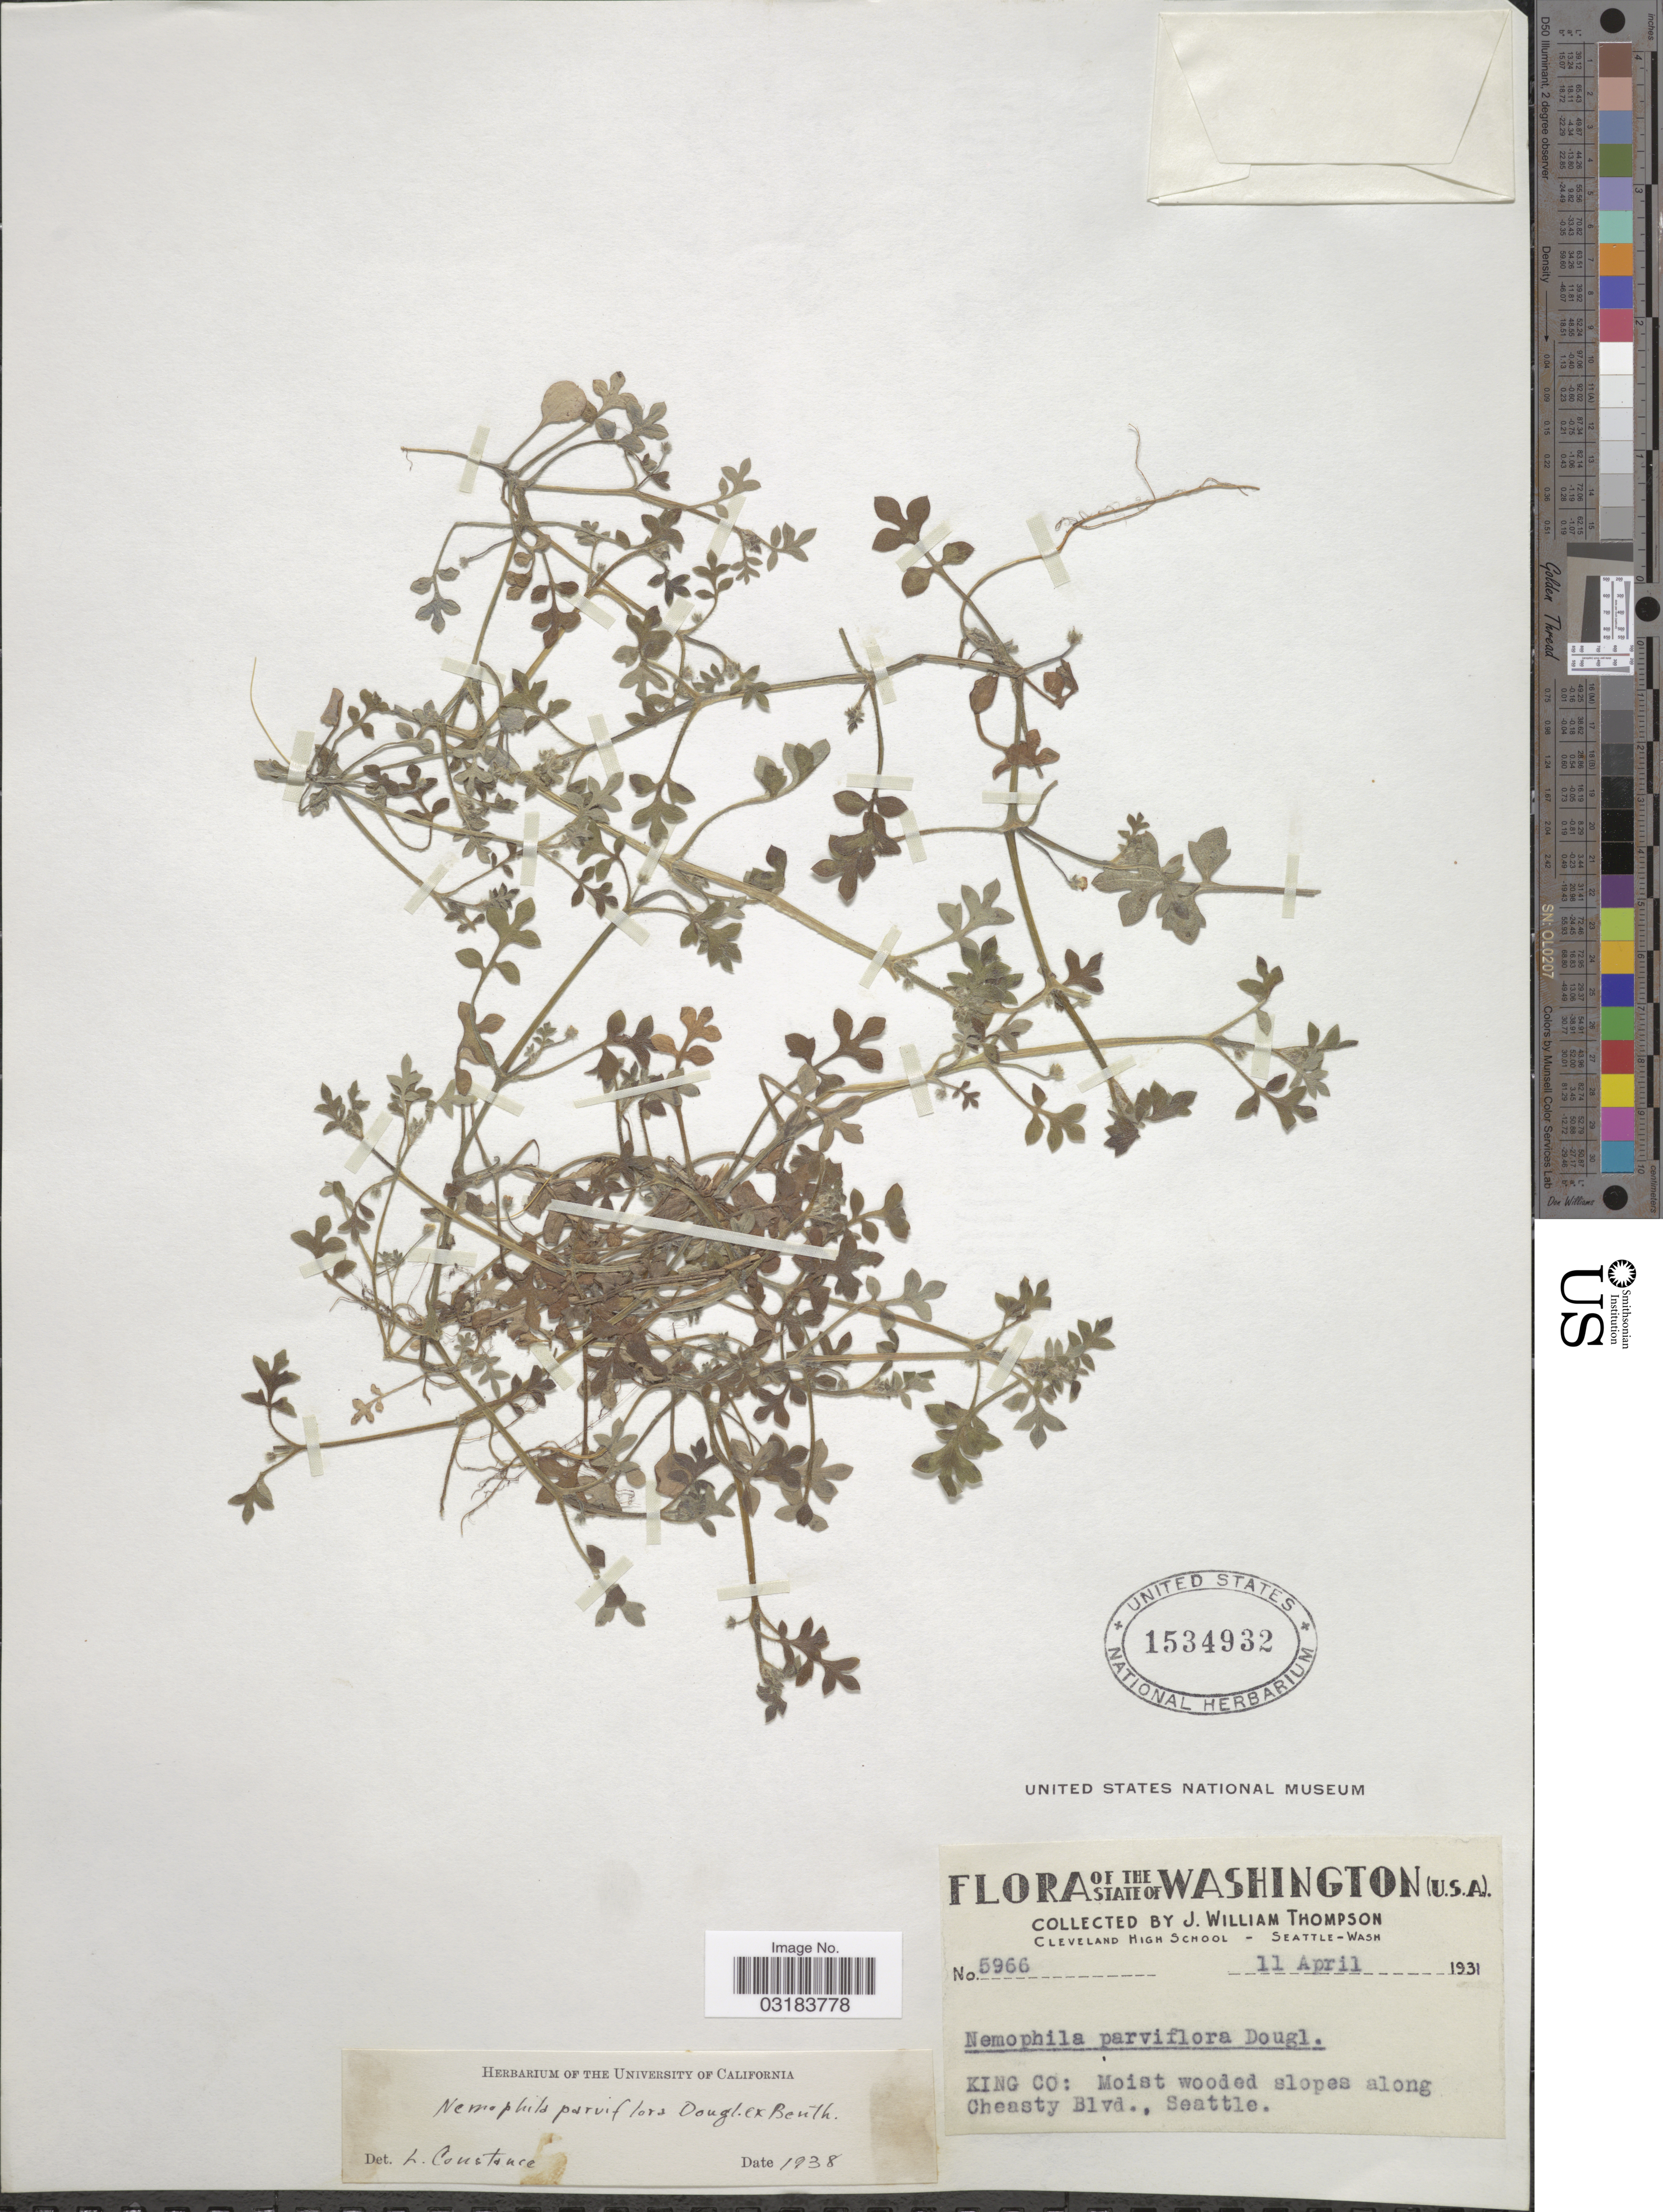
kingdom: Plantae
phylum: Tracheophyta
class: Magnoliopsida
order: Boraginales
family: Hydrophyllaceae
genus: Nemophila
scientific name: Nemophila parviflora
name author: Douglas ex Benth.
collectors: J. W. Thompson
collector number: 5966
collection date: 1931-04-11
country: United States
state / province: Washington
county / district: King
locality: King Co: slopes along Cheasty Blvd., Seattle.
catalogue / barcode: US 1534932